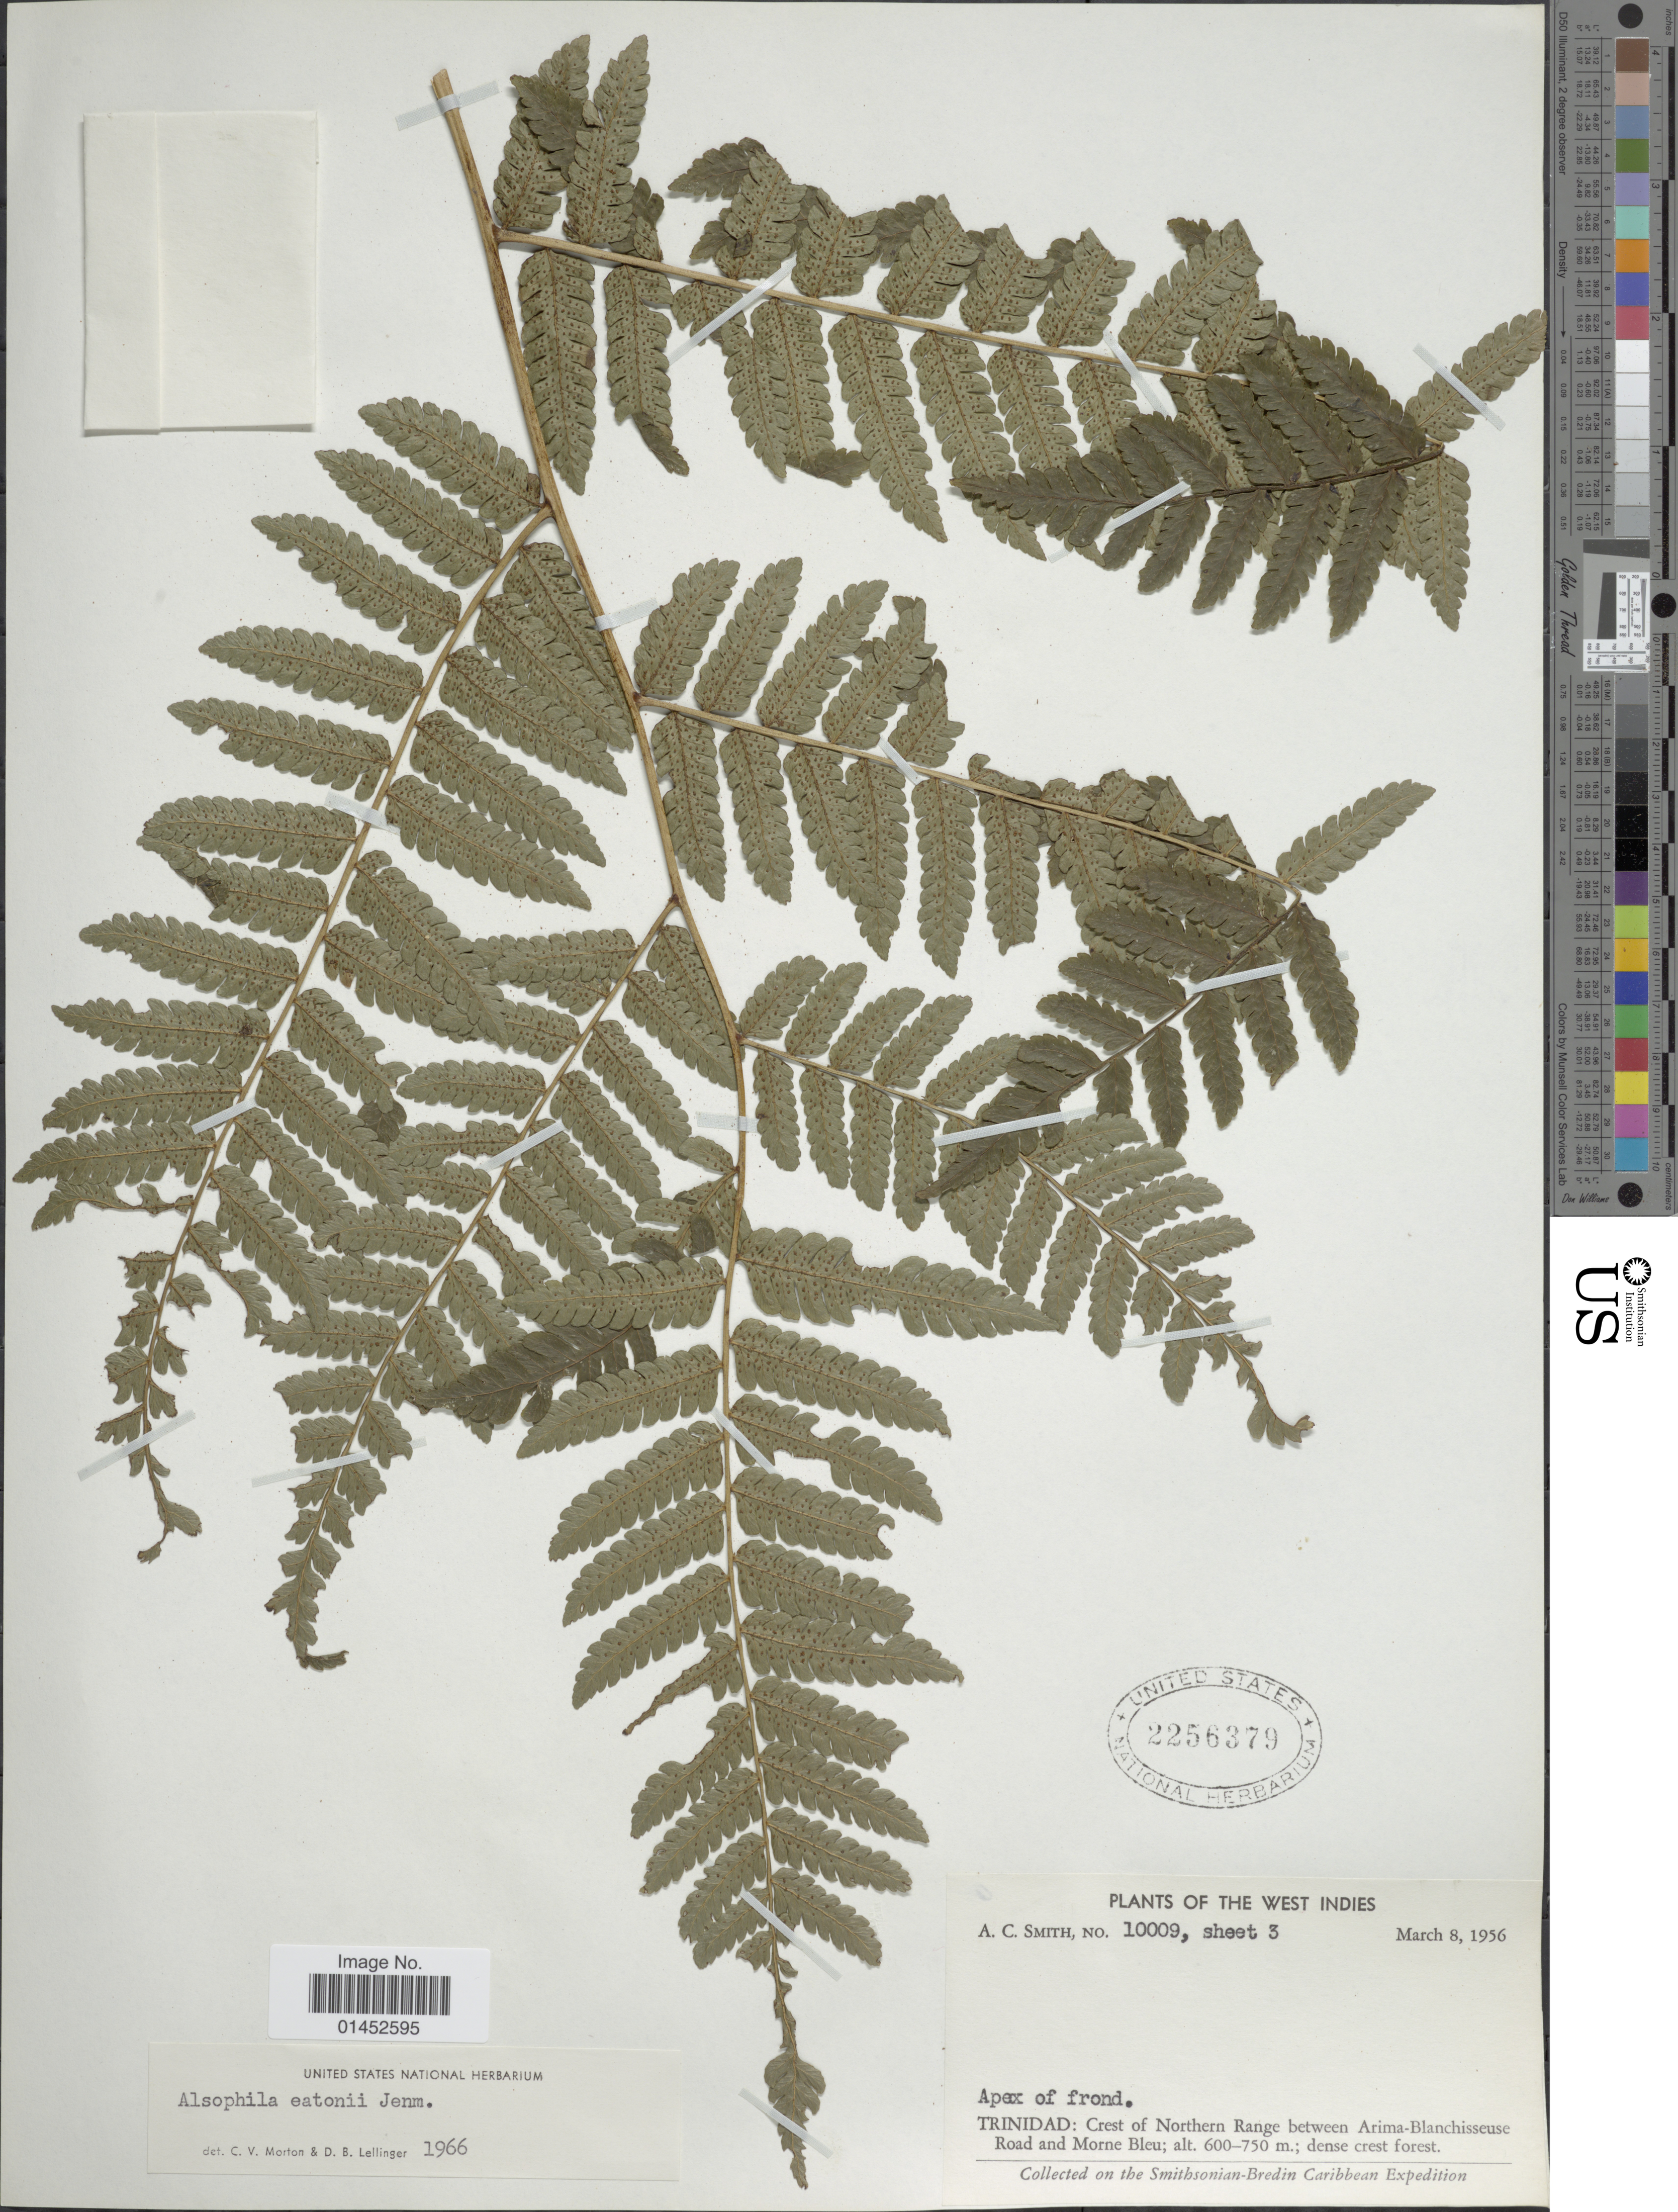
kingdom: Plantae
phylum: Tracheophyta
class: Polypodiopsida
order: Cyatheales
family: Cyatheaceae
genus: Cyathea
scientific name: Cyathea pungens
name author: (Willd.) Domin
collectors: A. C. Smith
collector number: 10009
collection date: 1956-03-08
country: Trinidad and Tobago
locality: West Indies, Trinidad: Crest of Northern Range between Arima-Blanchisseuse Road and Morne Bleu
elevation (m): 600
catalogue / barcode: US 2256379